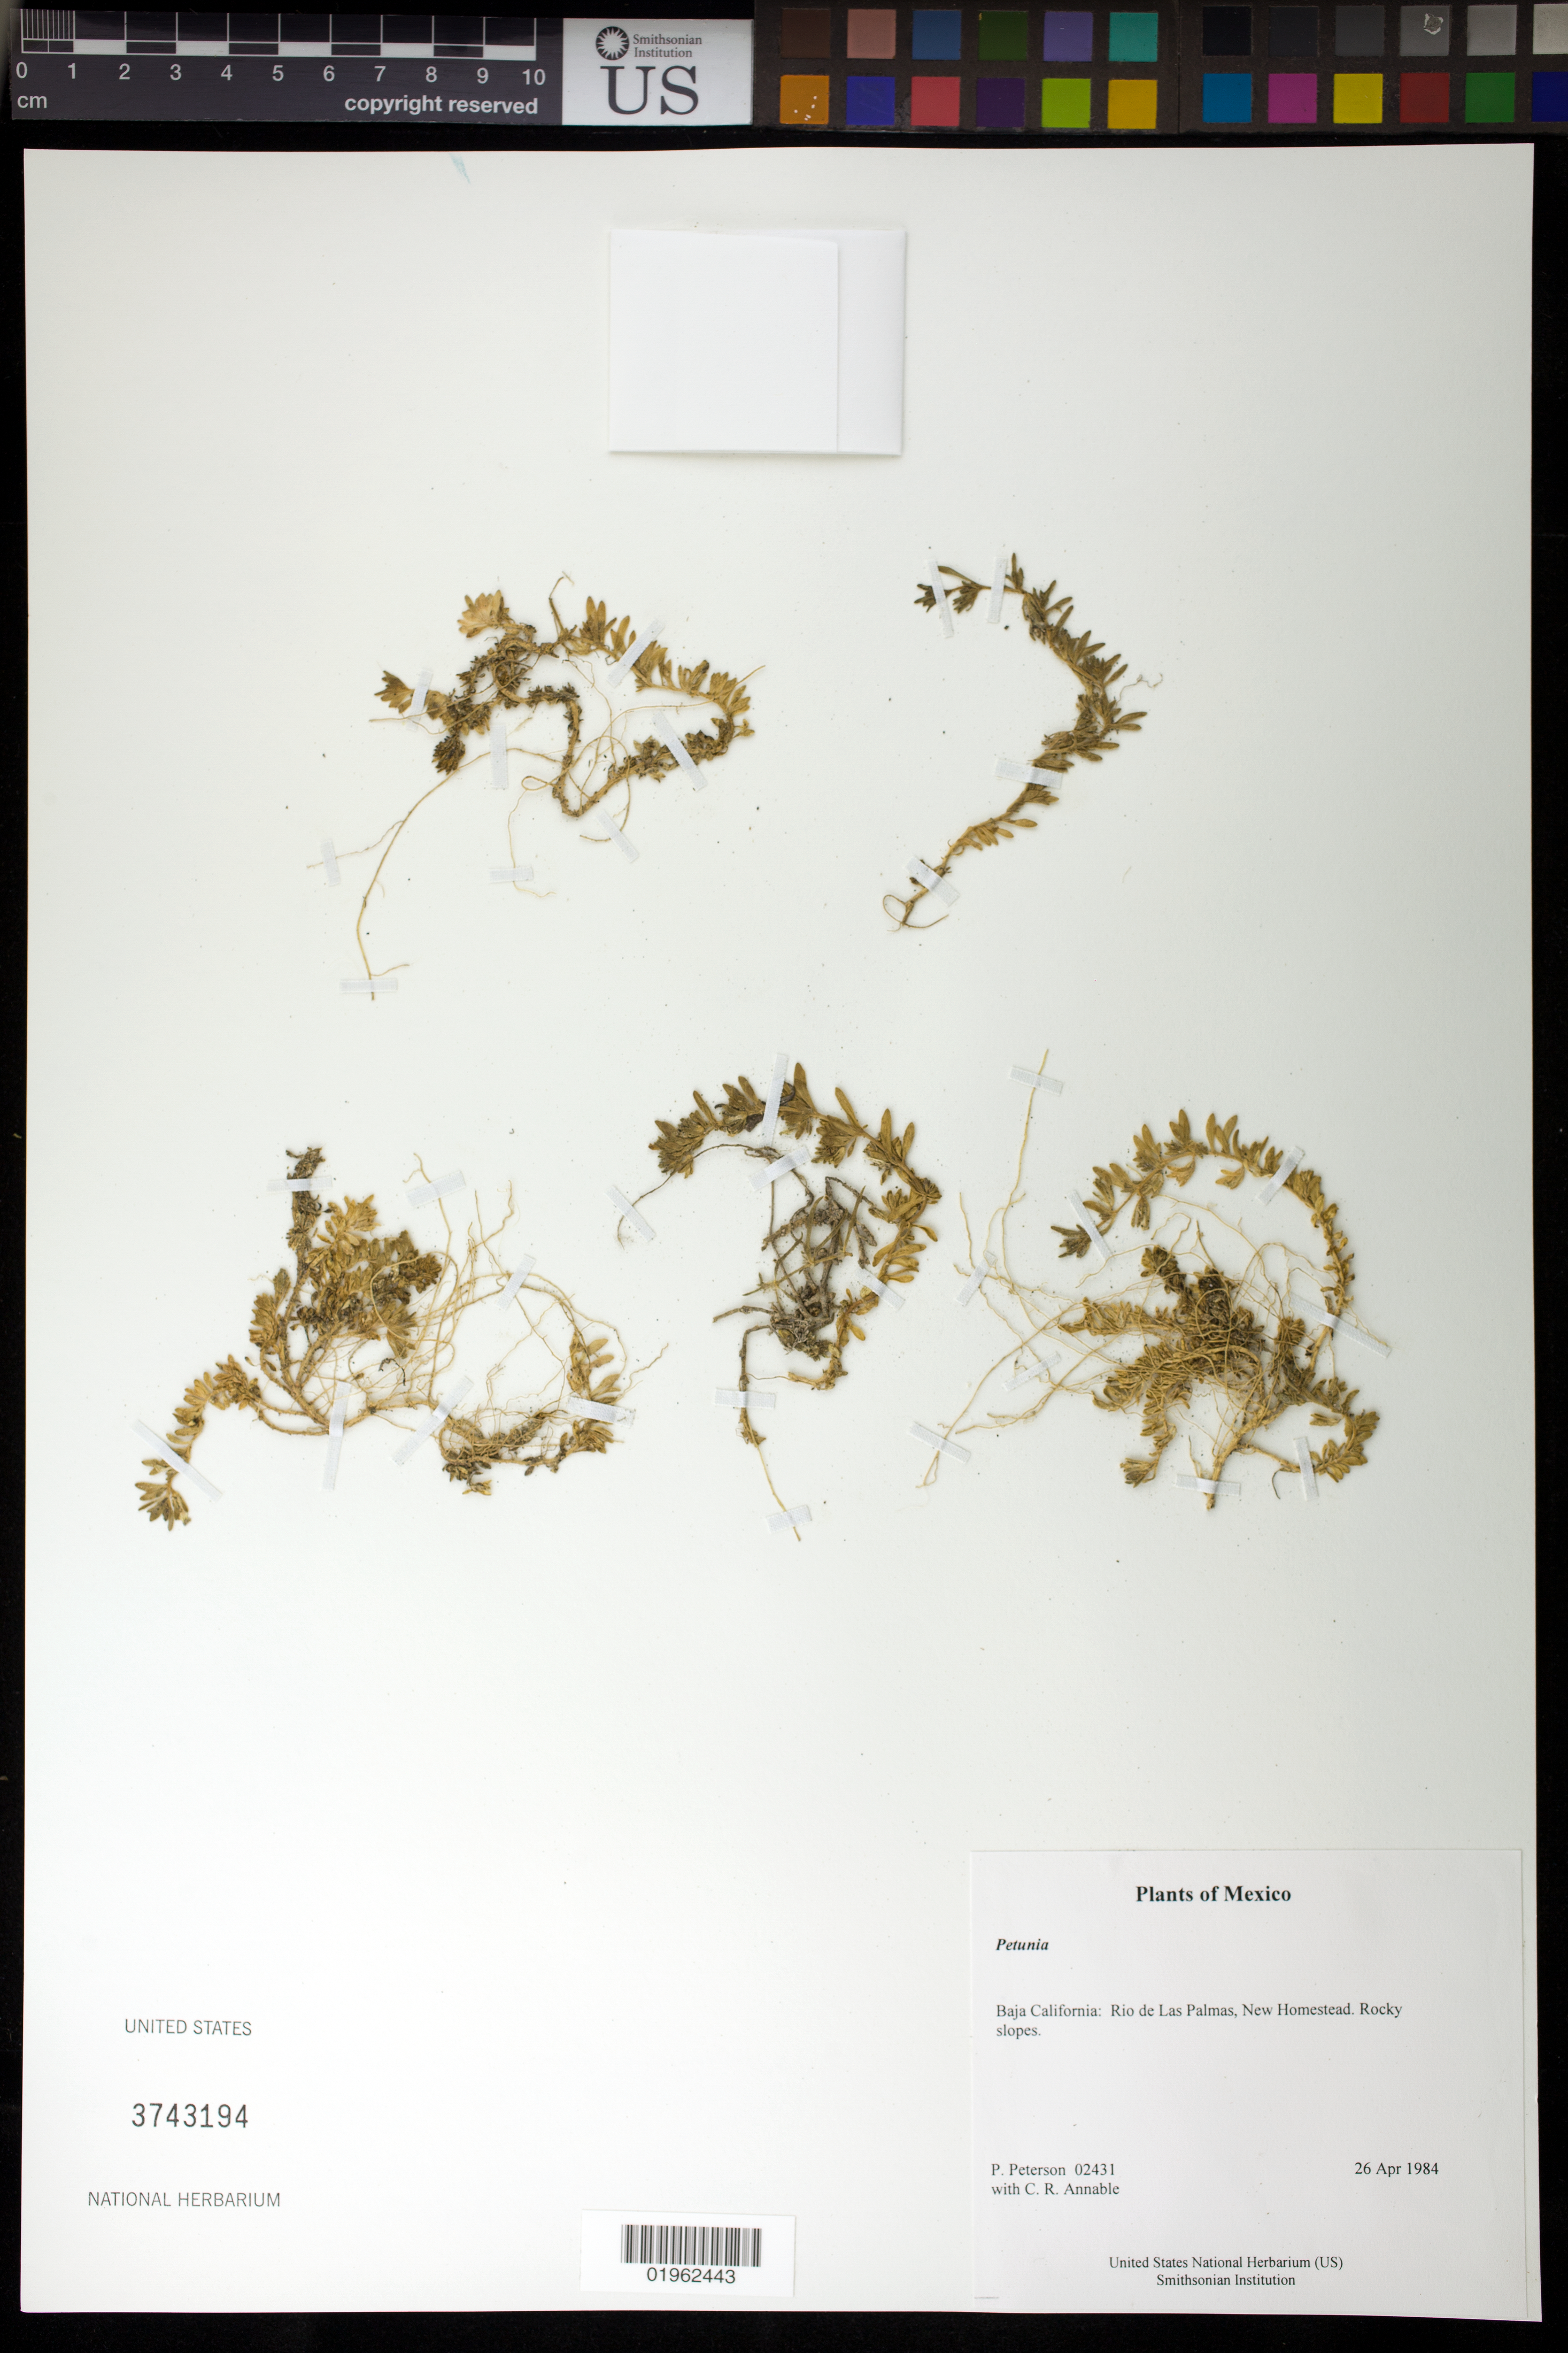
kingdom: Plantae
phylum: Tracheophyta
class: Magnoliopsida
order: Solanales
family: Solanaceae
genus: Petunia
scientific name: Petunia sp.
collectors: P. M. Peterson & C. R. Annable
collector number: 02431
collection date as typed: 26 Apr 1984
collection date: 1984-04-26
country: Mexico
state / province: Baja California Norte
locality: Rio de Las Palmas, New Homestead.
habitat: Rocky slopes.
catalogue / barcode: US 3743194